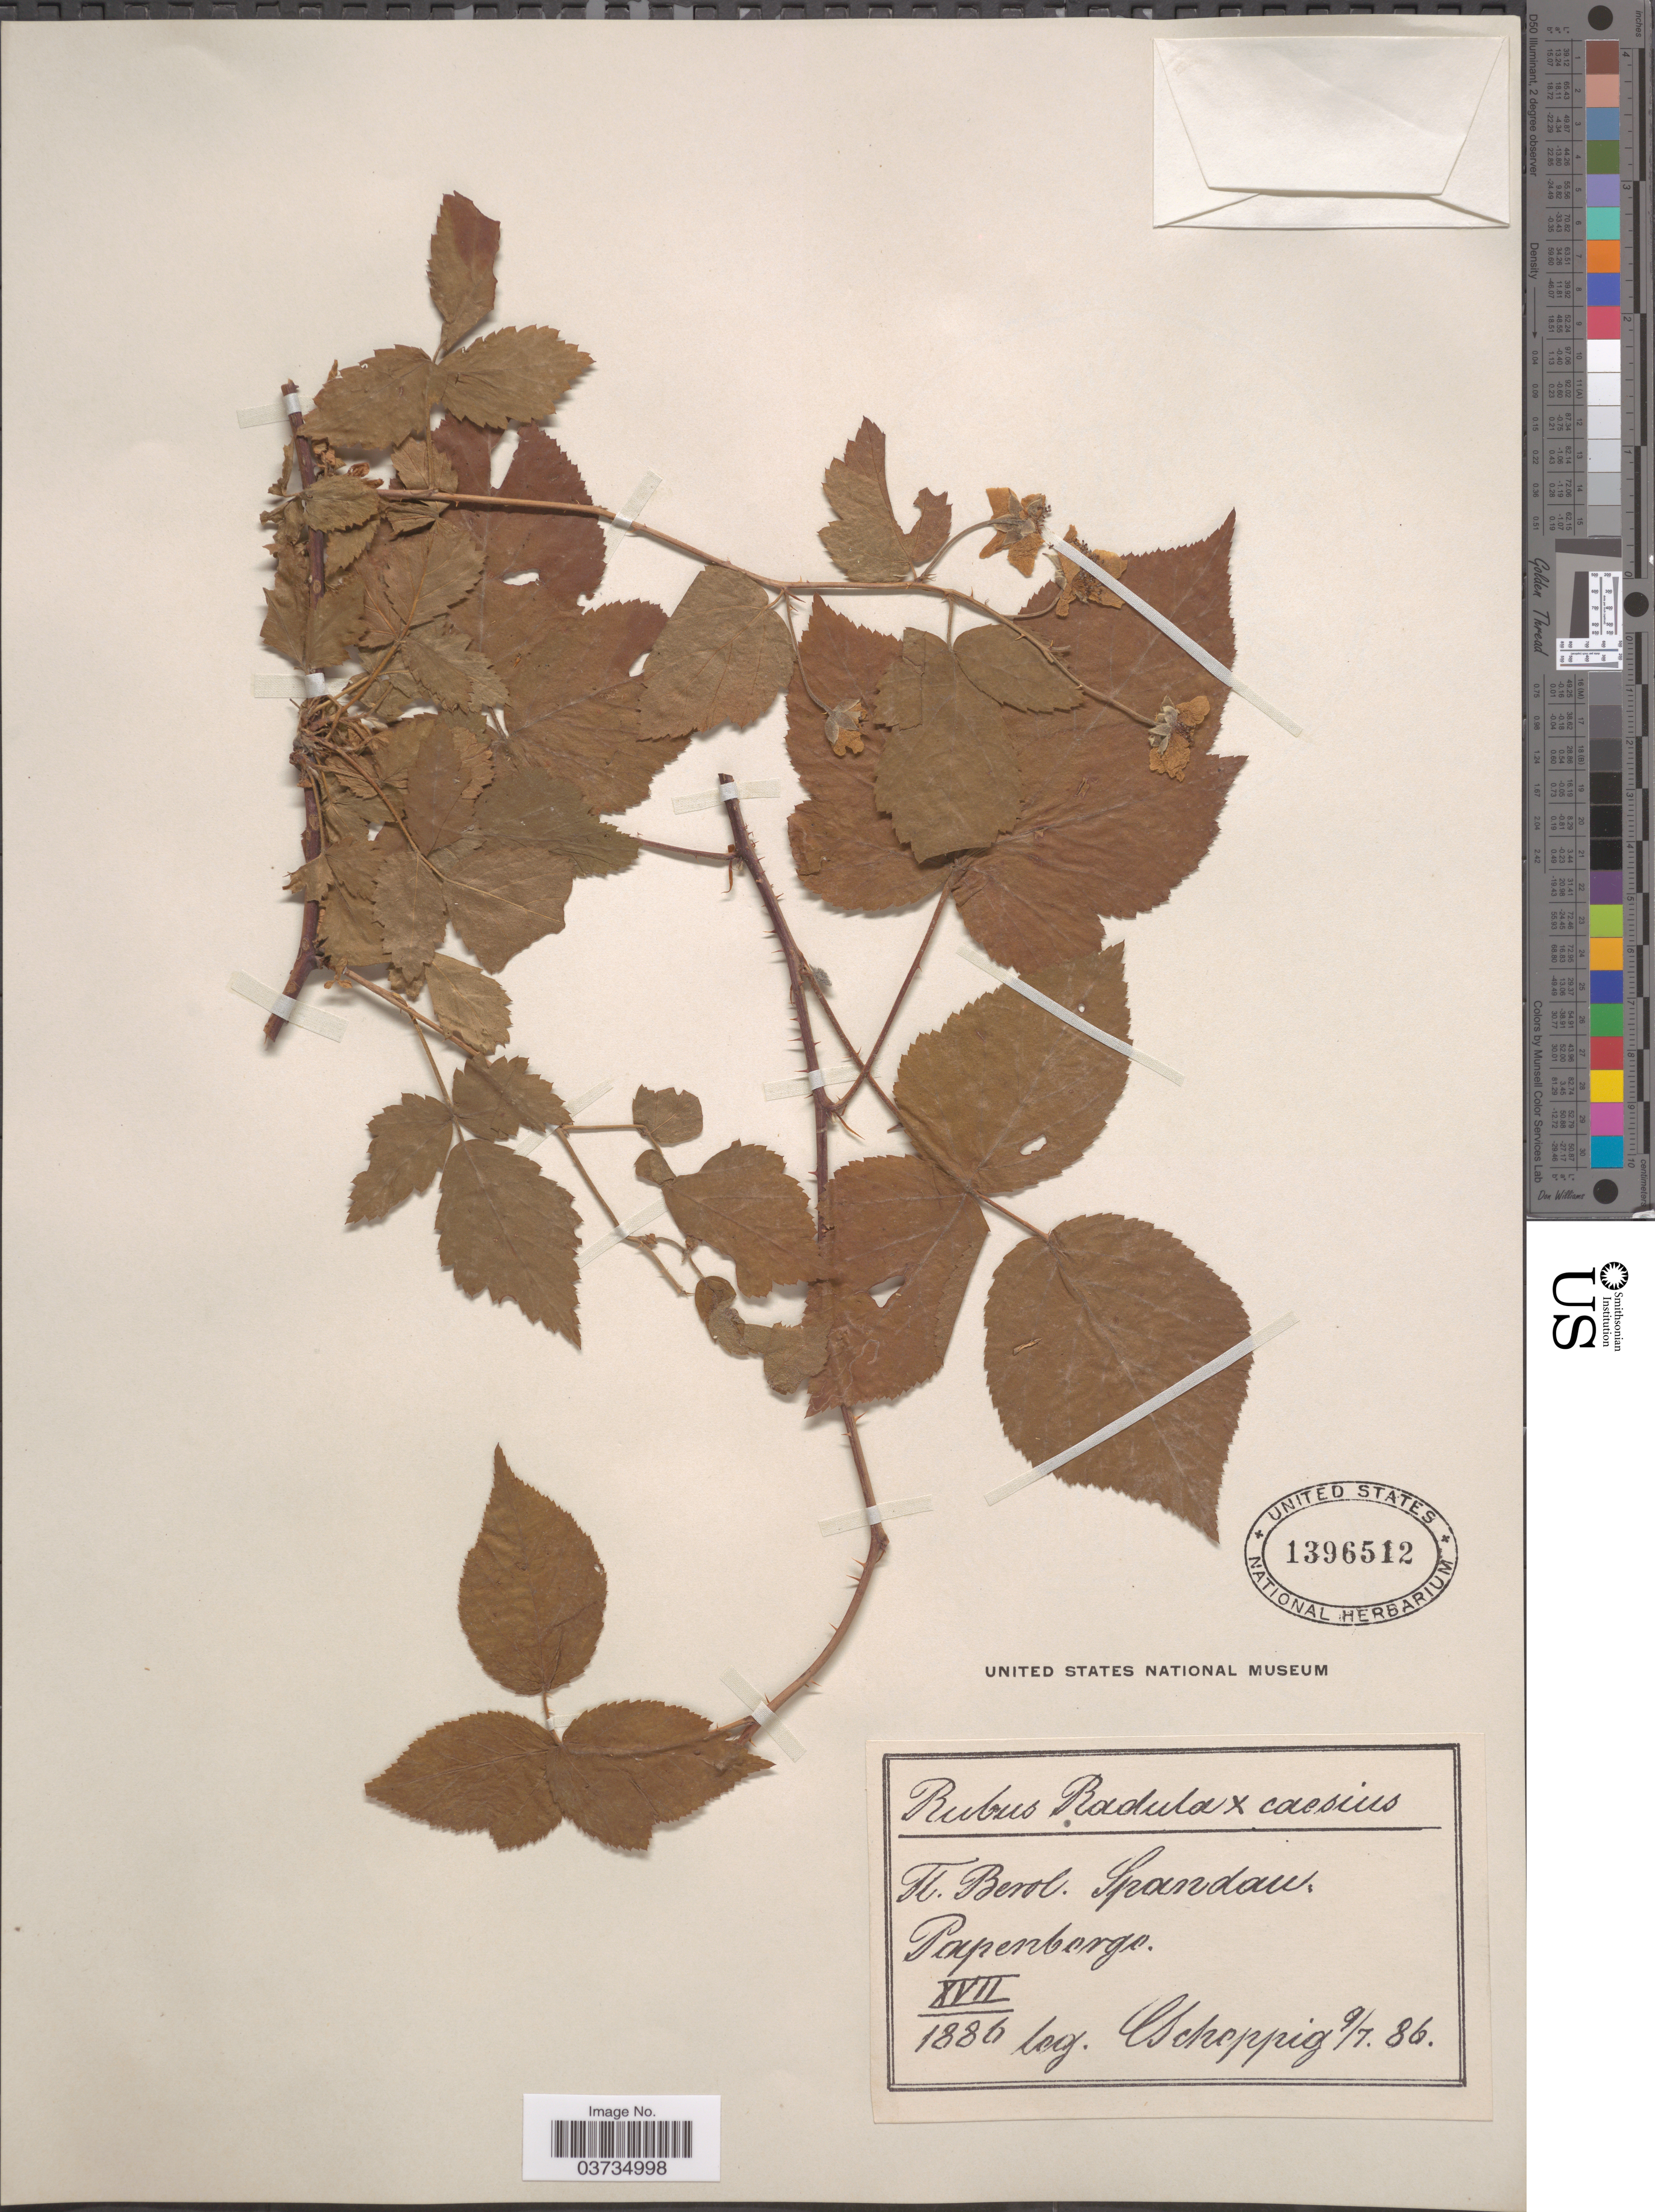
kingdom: Plantae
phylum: Tracheophyta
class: Magnoliopsida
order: Rosales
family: Rosaceae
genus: Rubus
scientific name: Rubus radula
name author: Weihe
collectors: C. Scheppig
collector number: XVII/1886?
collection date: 1886-07-09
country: Germany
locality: Berol. Spandau. Papenborgo. [interpreted]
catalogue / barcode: US 1396512